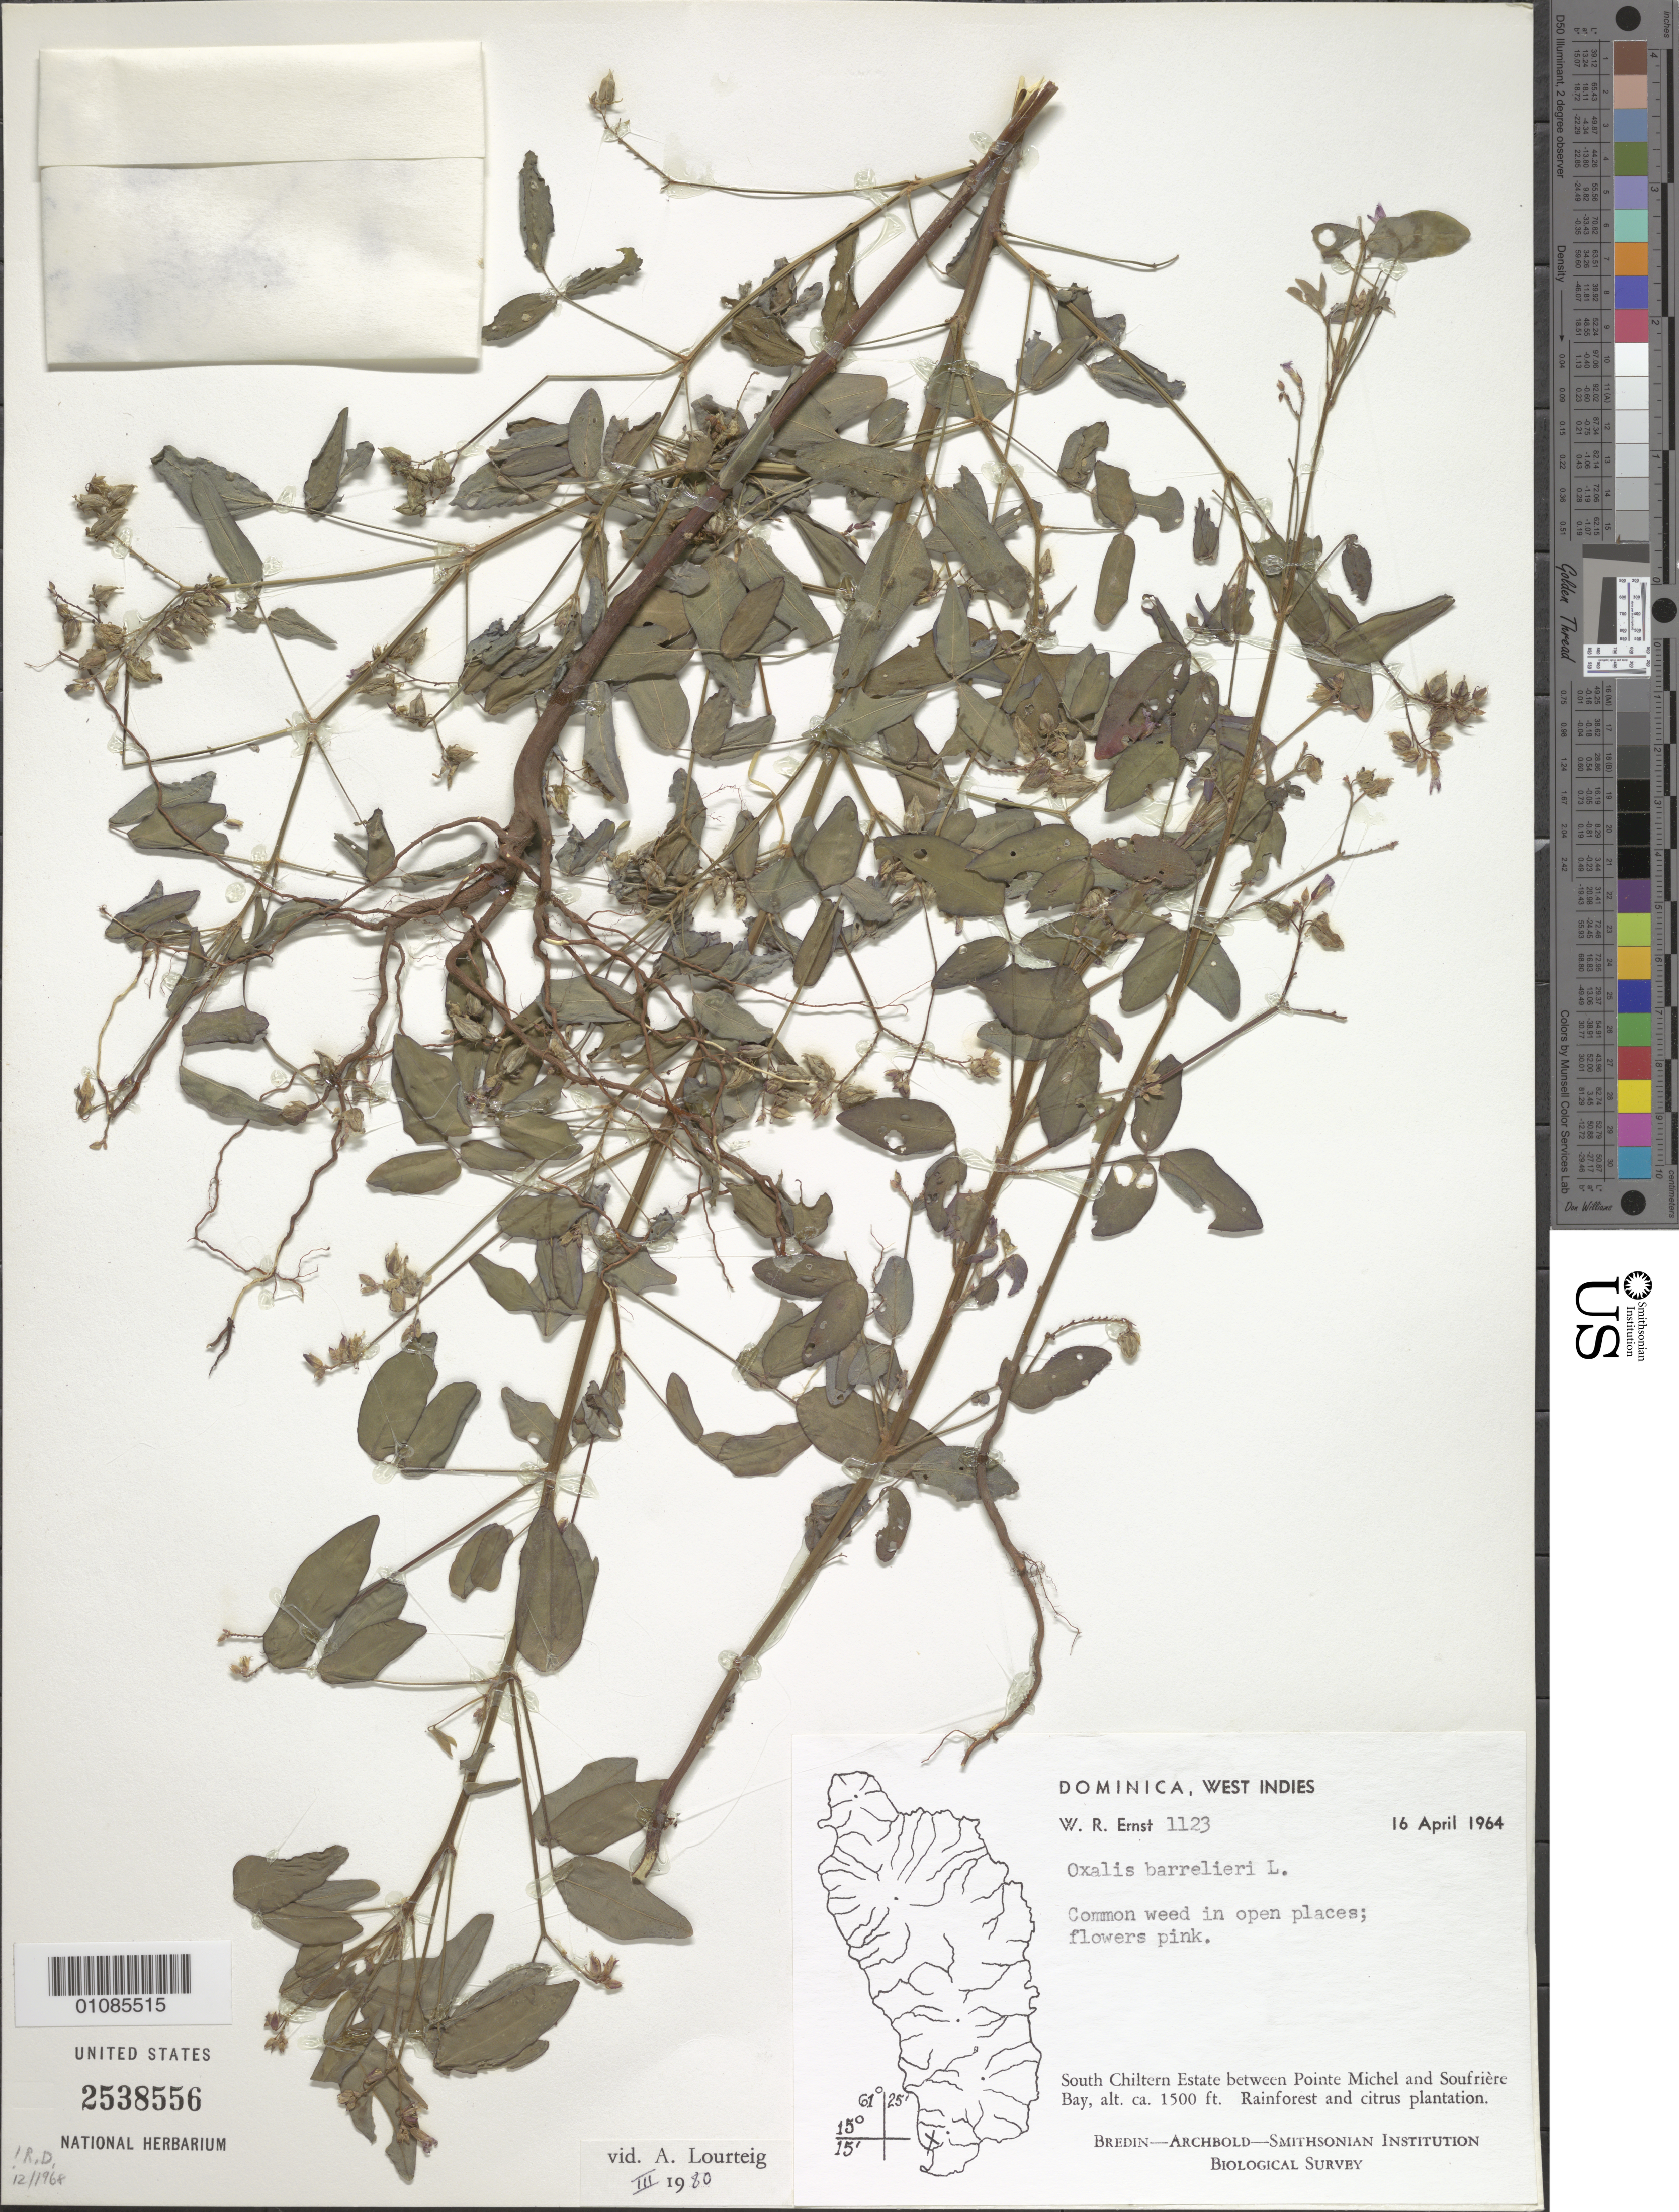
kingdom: Plantae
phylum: Tracheophyta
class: Magnoliopsida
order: Oxalidales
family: Oxalidaceae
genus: Oxalis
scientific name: Oxalis barrelieri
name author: L.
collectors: W. R. Ernst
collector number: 1123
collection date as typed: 16 Apr 1964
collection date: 1964-04-16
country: Dominica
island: Dominica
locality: s chiltern Estate between Pointe Michel and Soufriere Bay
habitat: rainforest and citrus plantation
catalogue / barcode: US 2538556